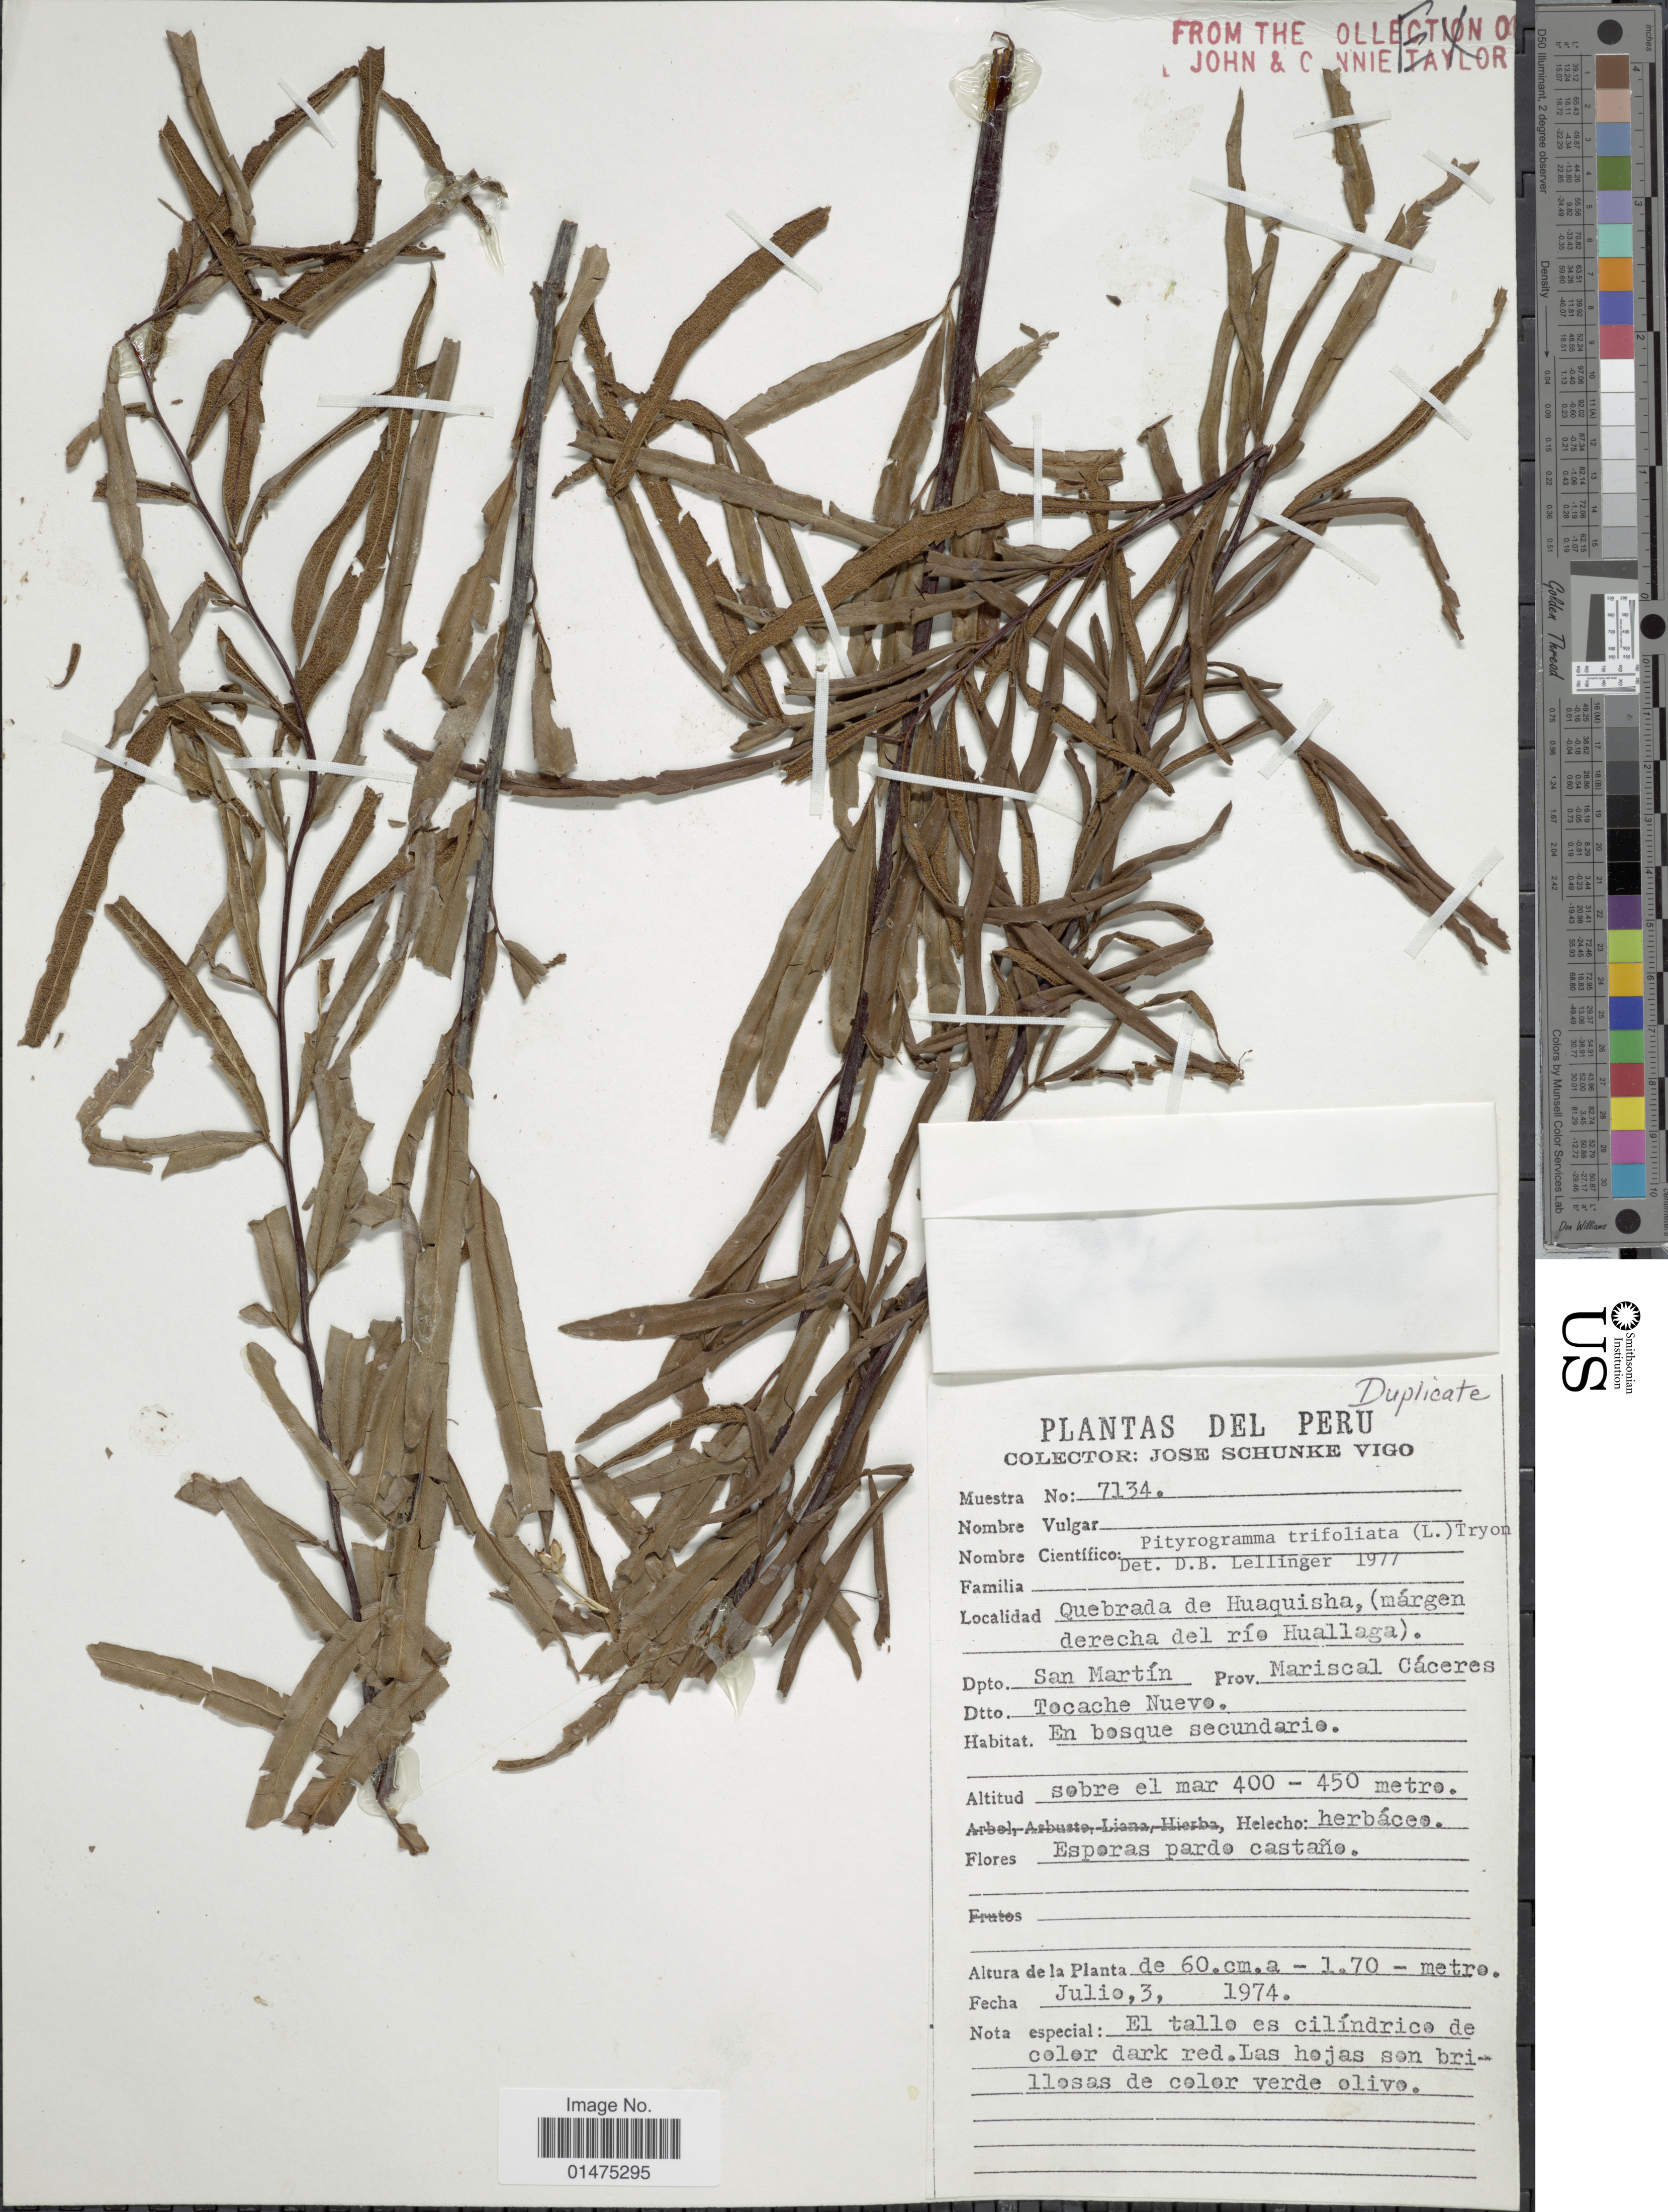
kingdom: Plantae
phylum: Tracheophyta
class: Polypodiopsida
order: Polypodiales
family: Pteridaceae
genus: Pityrogramma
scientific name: Pityrogramma trifoliata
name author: (L.) R.M. Tryon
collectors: J. Schunke Vigo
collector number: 7134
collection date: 1974-07-03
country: Peru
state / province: San Martín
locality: Prov. Mariscal Cáceres, Dtto. Tocache Nuevo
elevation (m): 400